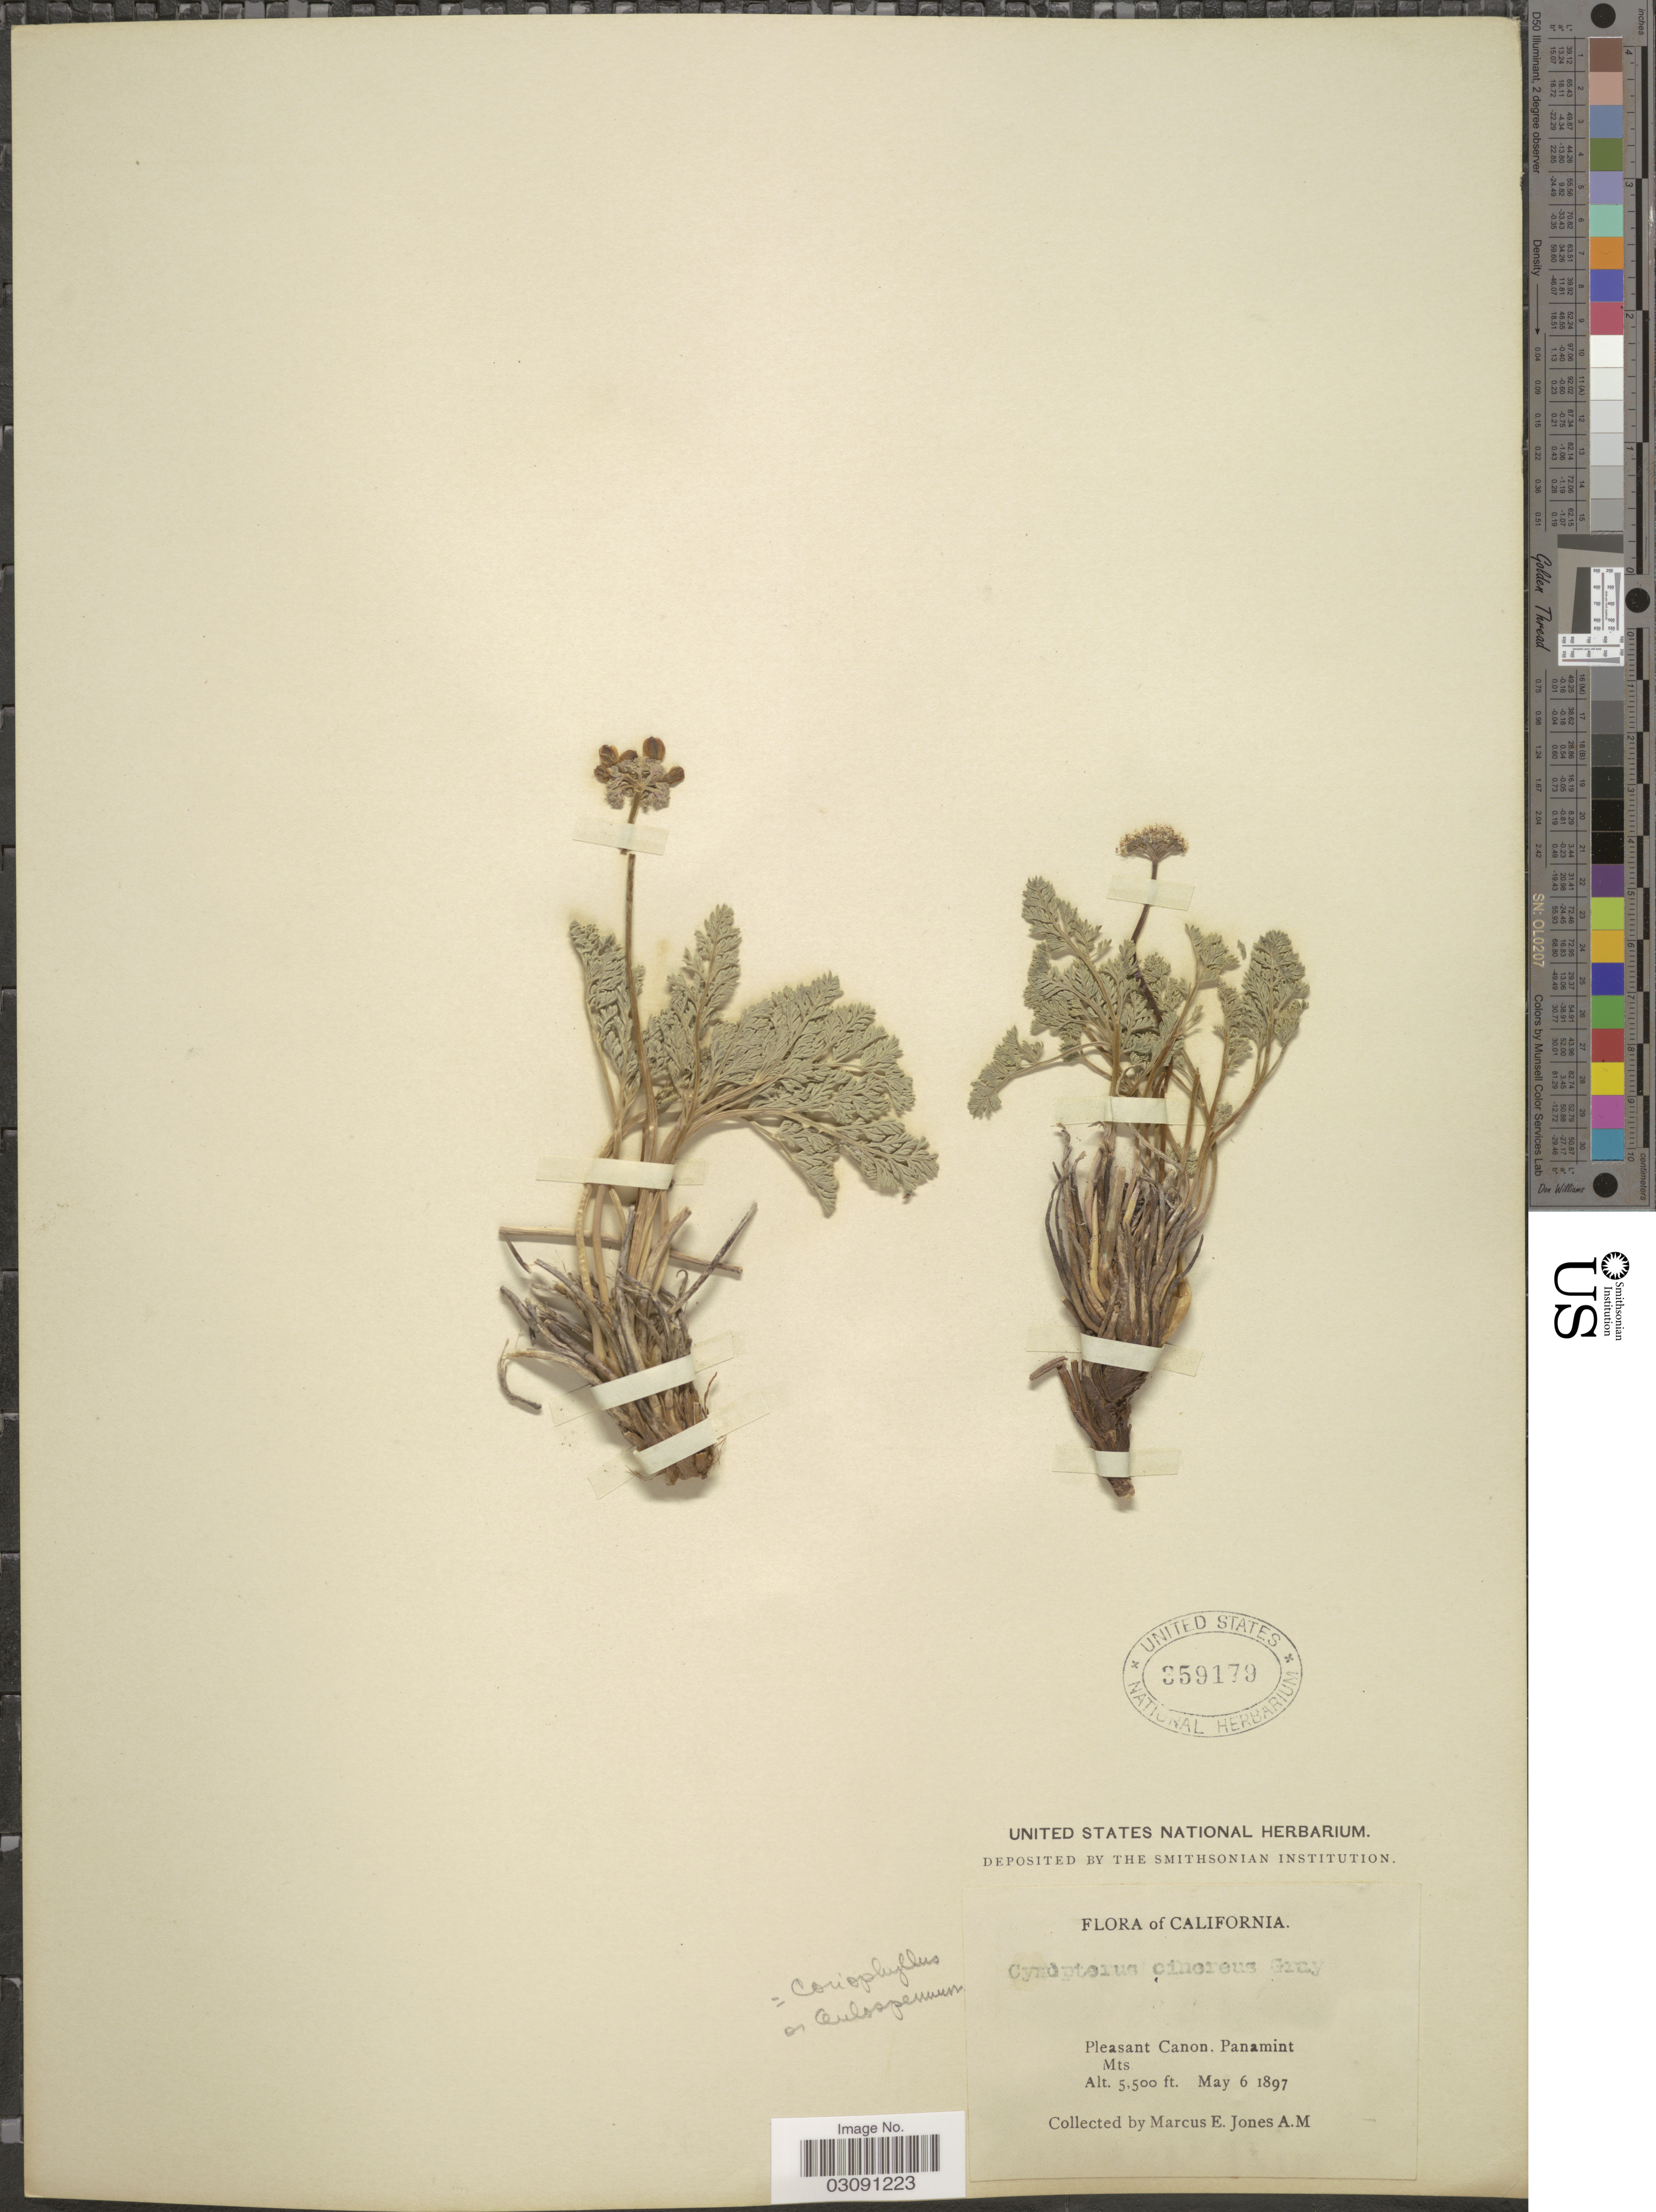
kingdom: Plantae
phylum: Tracheophyta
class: Magnoliopsida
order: Apiales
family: Apiaceae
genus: Cymopterus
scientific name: Cymopterus aboriginum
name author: M.E. Jones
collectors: M. E. Jones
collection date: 1897-05-06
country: United States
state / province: California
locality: Pleasant Canon. Panamint Mts.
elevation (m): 1676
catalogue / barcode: US 359179